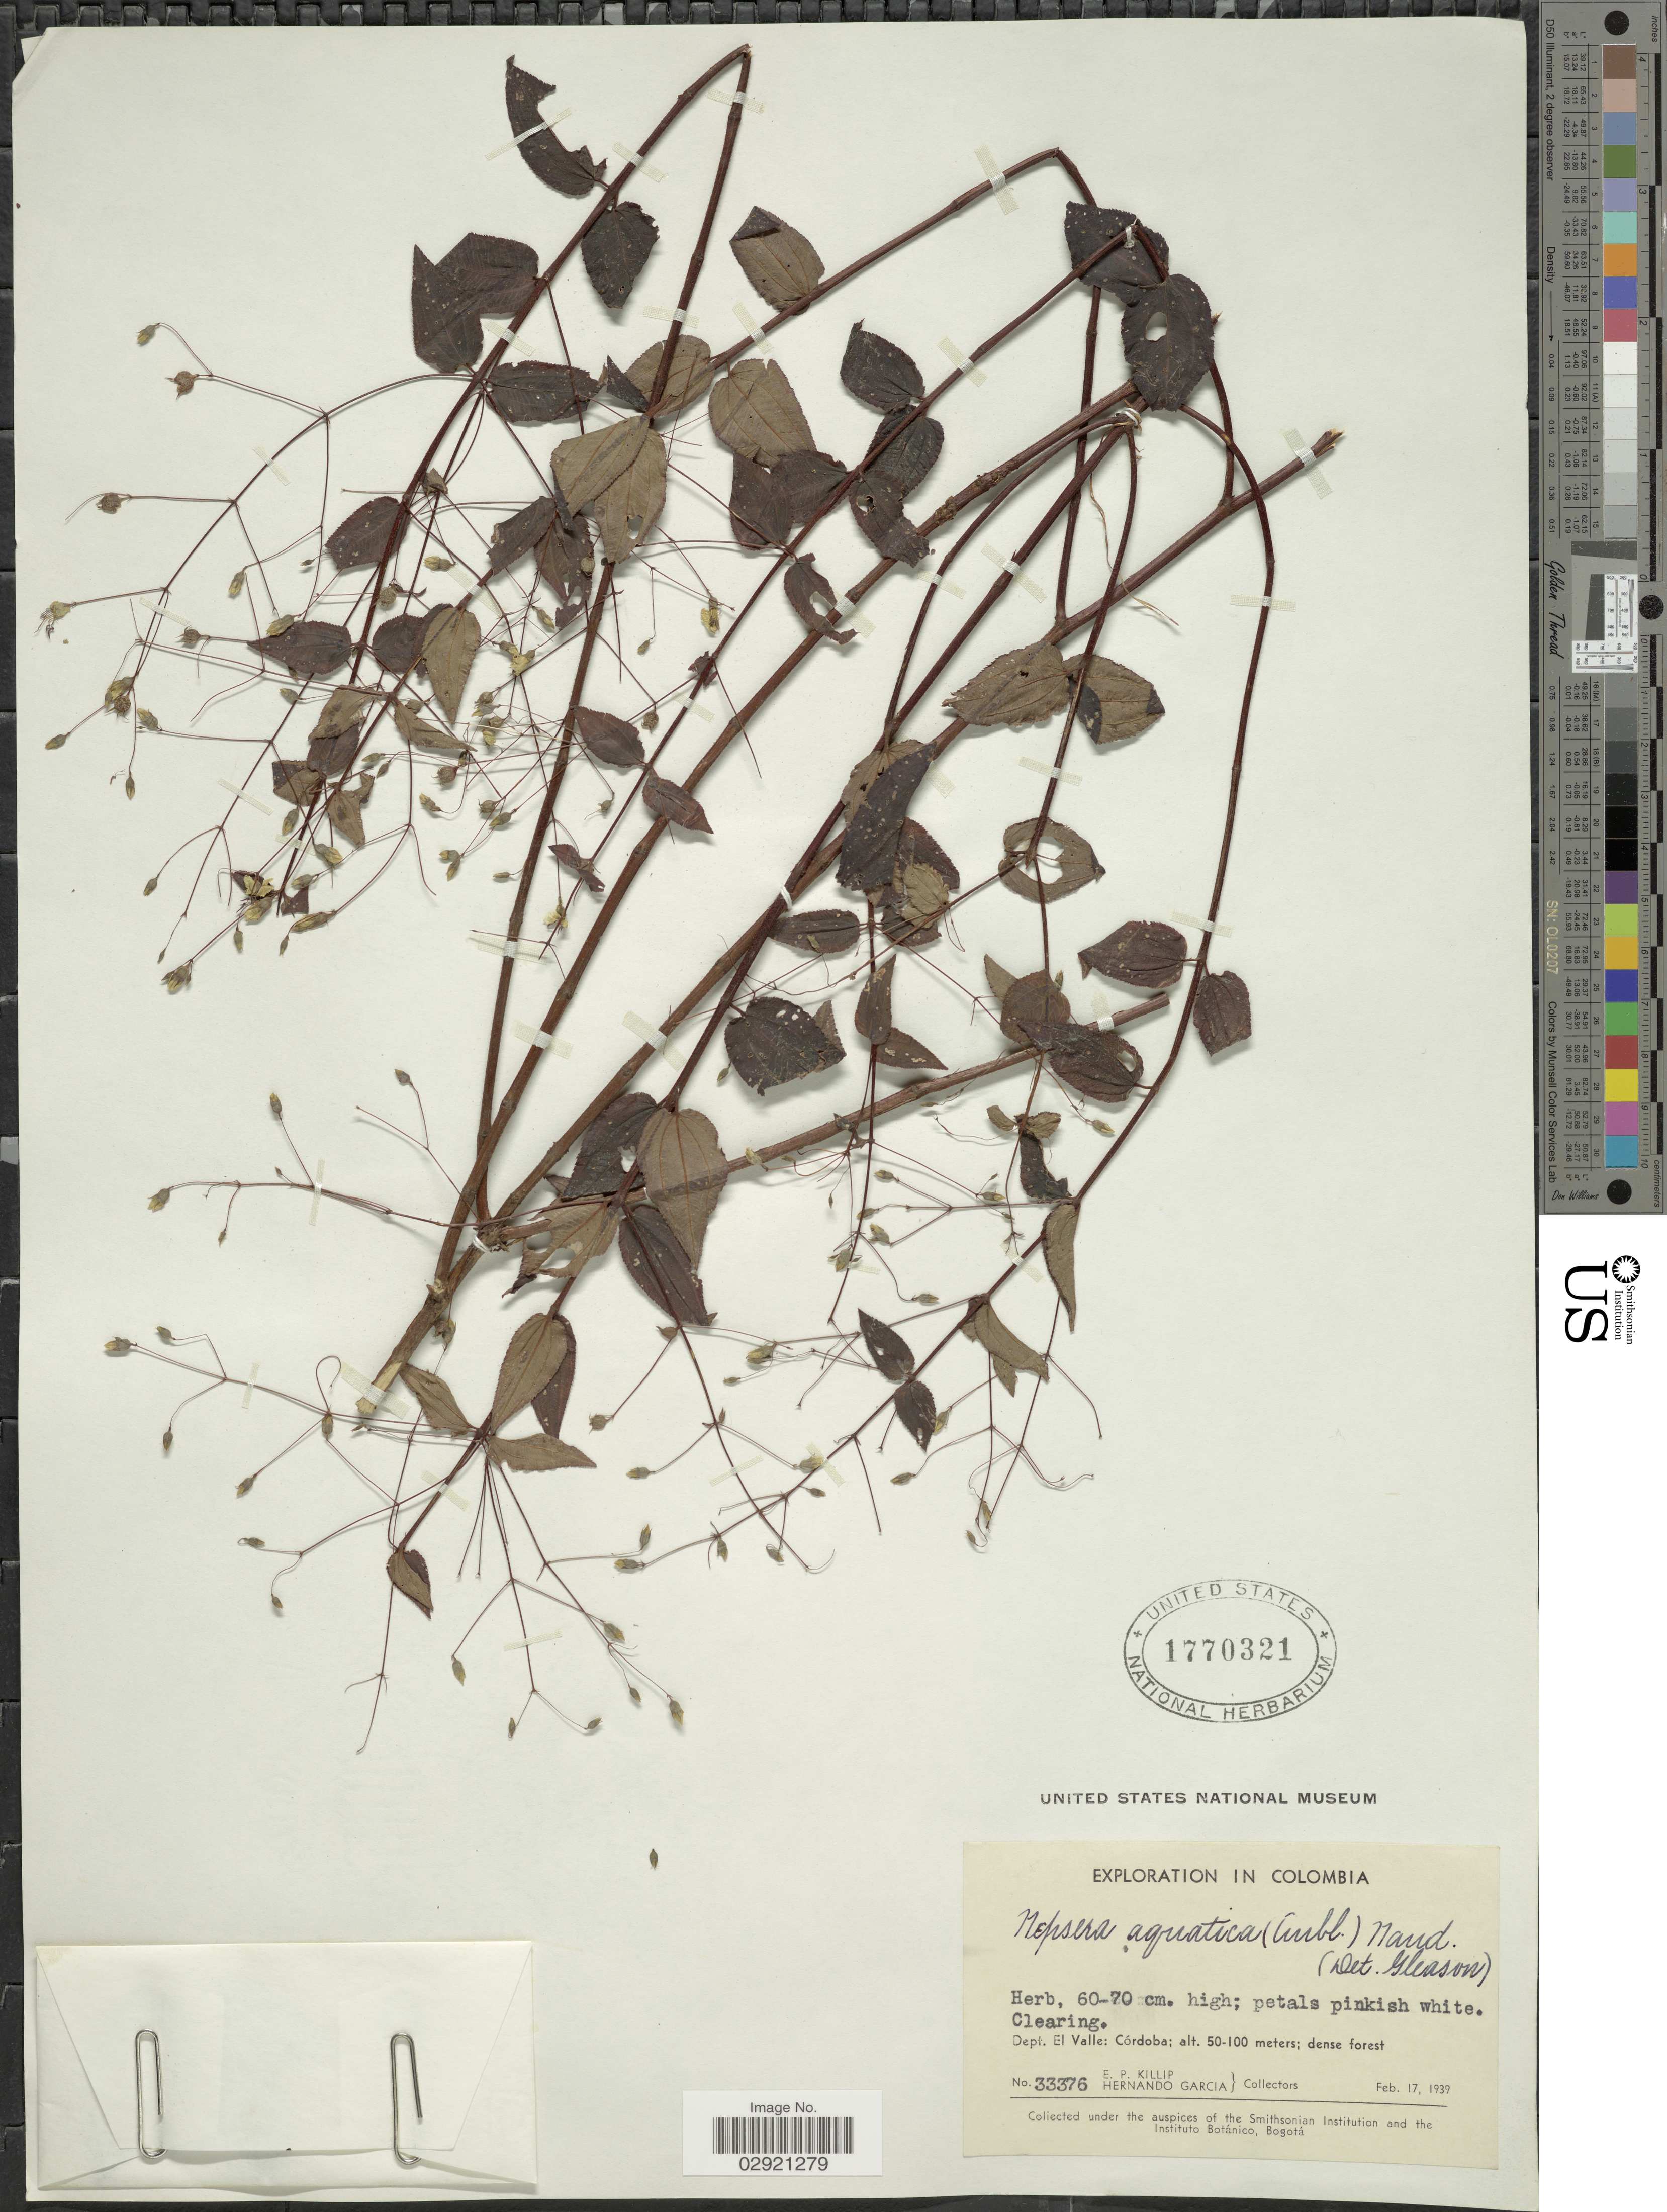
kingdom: Plantae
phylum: Tracheophyta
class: Magnoliopsida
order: Myrtales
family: Melastomataceae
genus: Nepsera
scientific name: Nepsera aquatica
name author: (Aubl.) Naudin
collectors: E. P. Killip & H. Garcia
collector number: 33376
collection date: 1939-02-17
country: Colombia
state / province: Valle del Cauca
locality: Dept. El Valle: Córdoba.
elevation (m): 50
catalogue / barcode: US 1770321